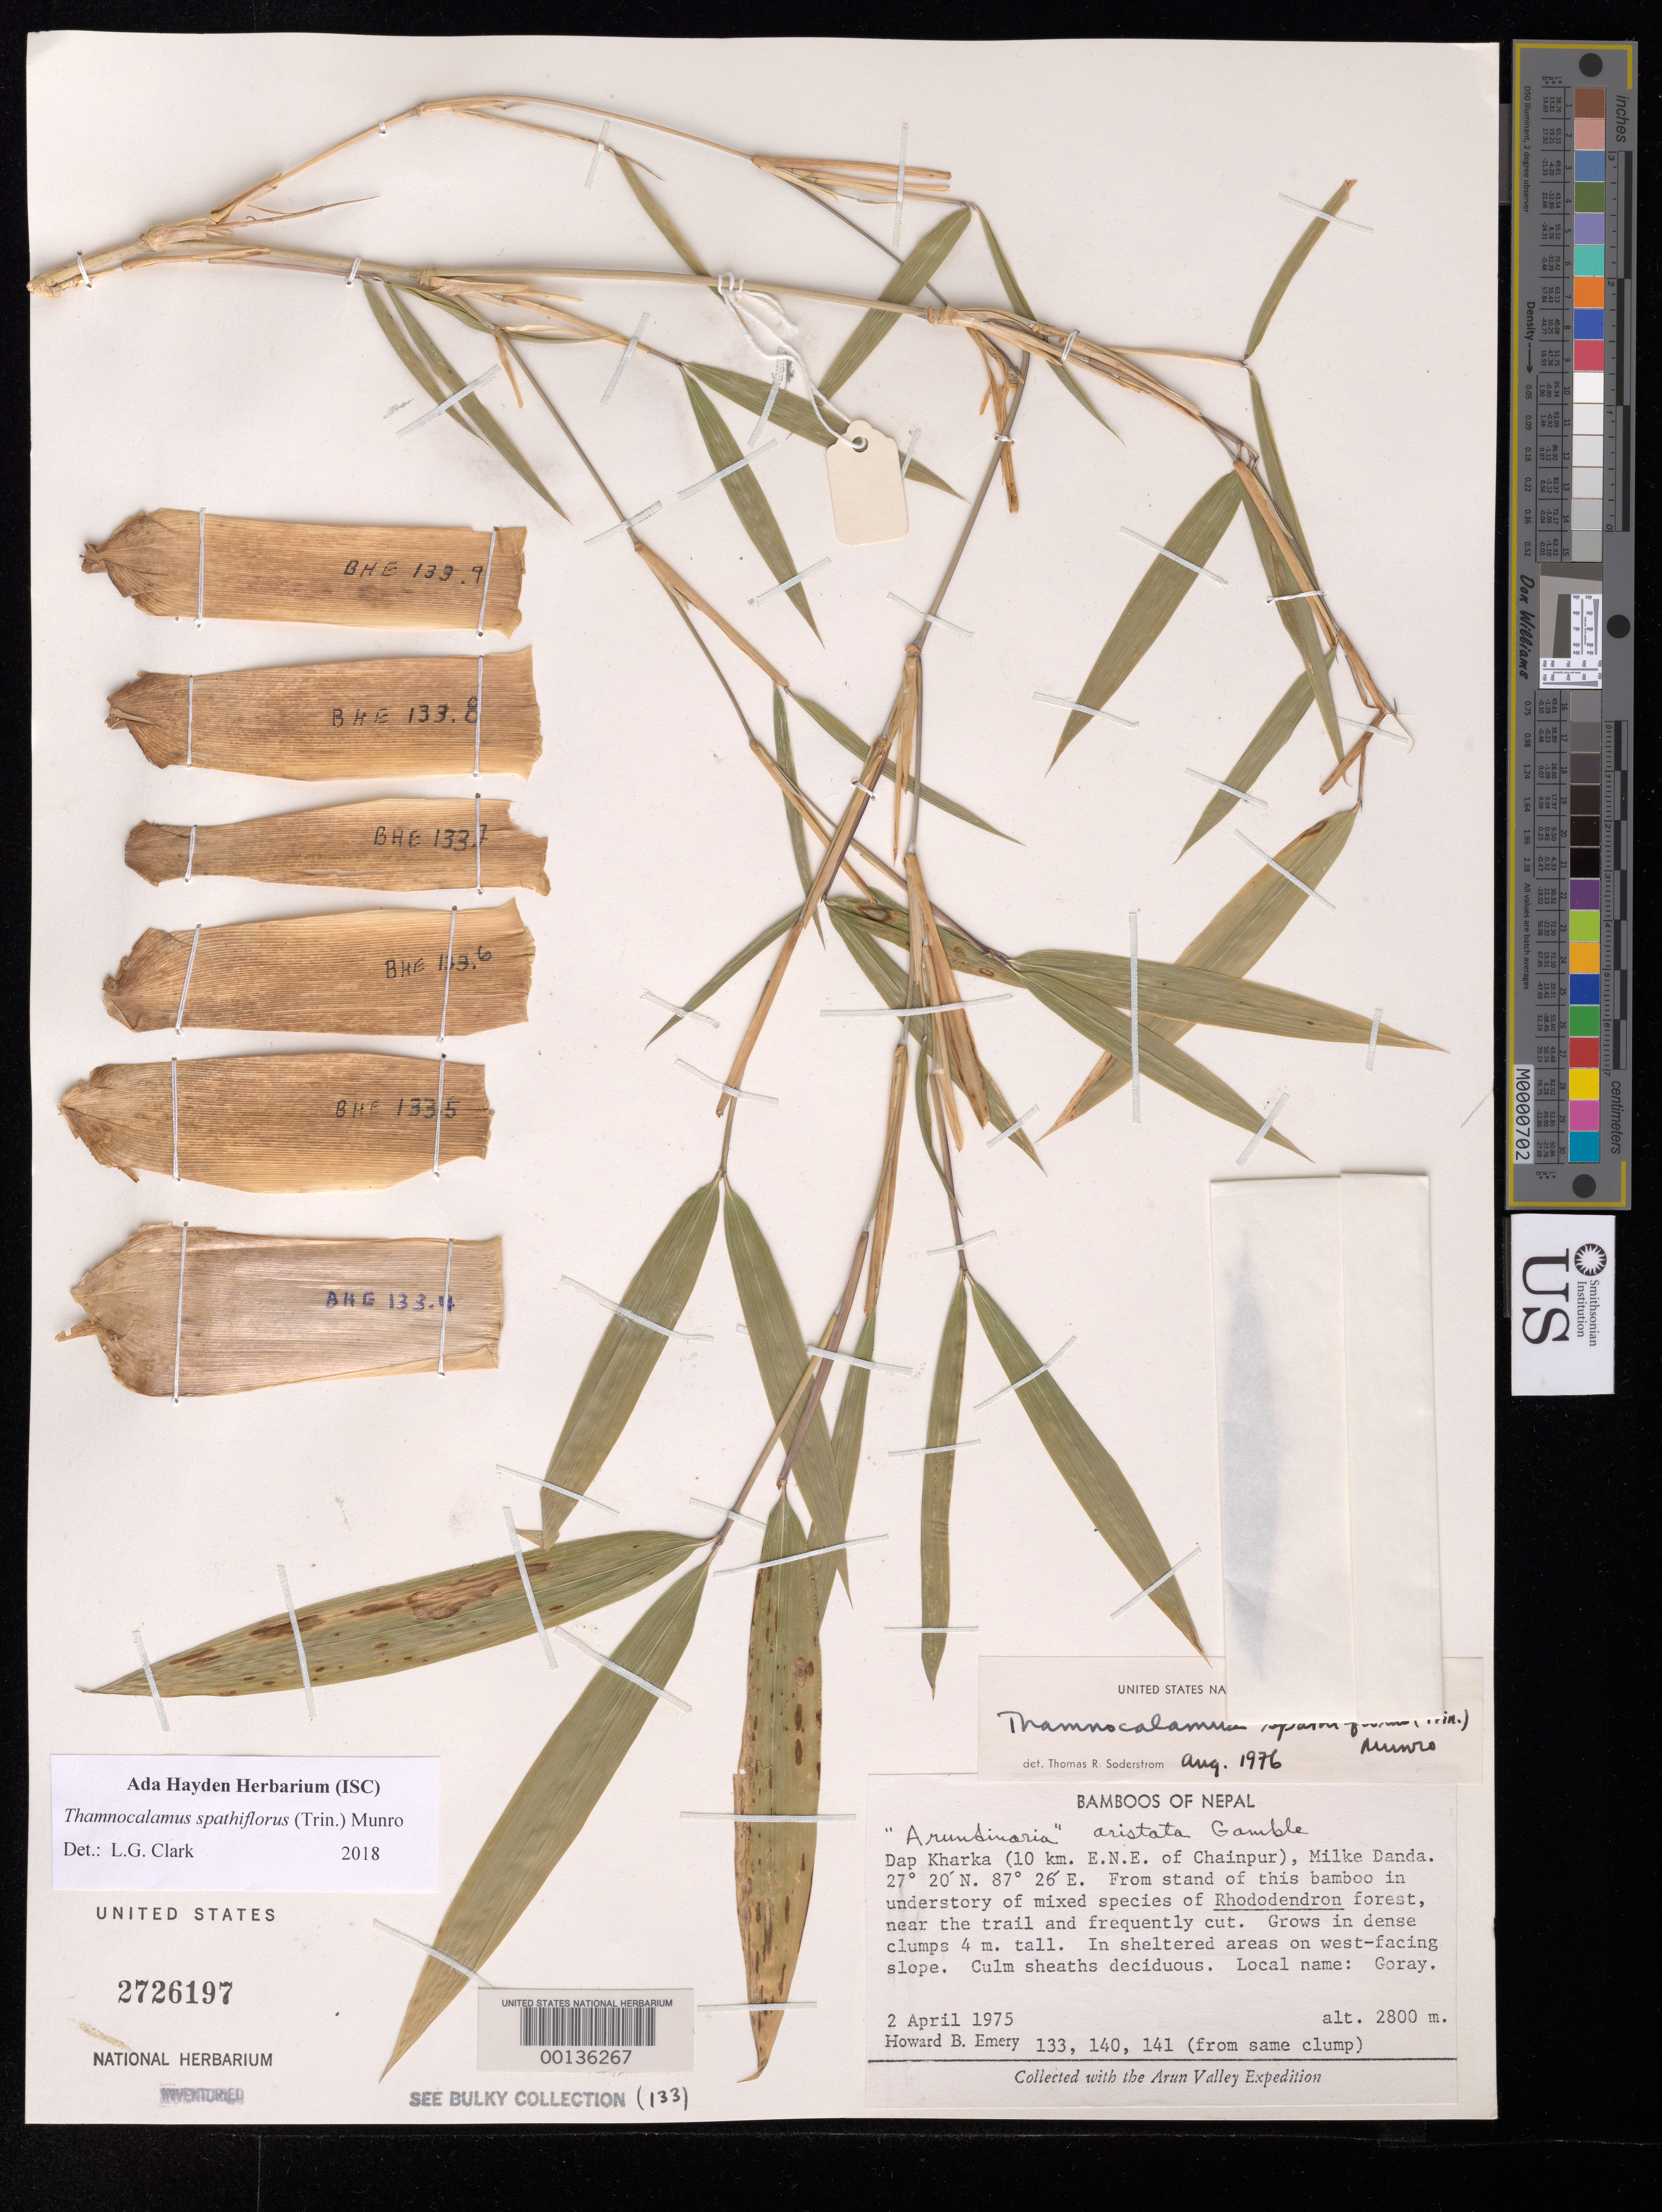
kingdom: Plantae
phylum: Tracheophyta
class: Liliopsida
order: Poales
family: Poaceae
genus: Thamnocalamus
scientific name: Thamnocalamus spathiflorus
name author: (Trin.) Munro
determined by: Clark, L. G.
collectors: H. B. Emery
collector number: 133, 140, 141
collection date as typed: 02 Apr 1975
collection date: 1975-04-02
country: Nepal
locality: Dap kharka, milke danda, lat 27 20'n: long 87 26'e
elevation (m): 2800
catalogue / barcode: US 2726197